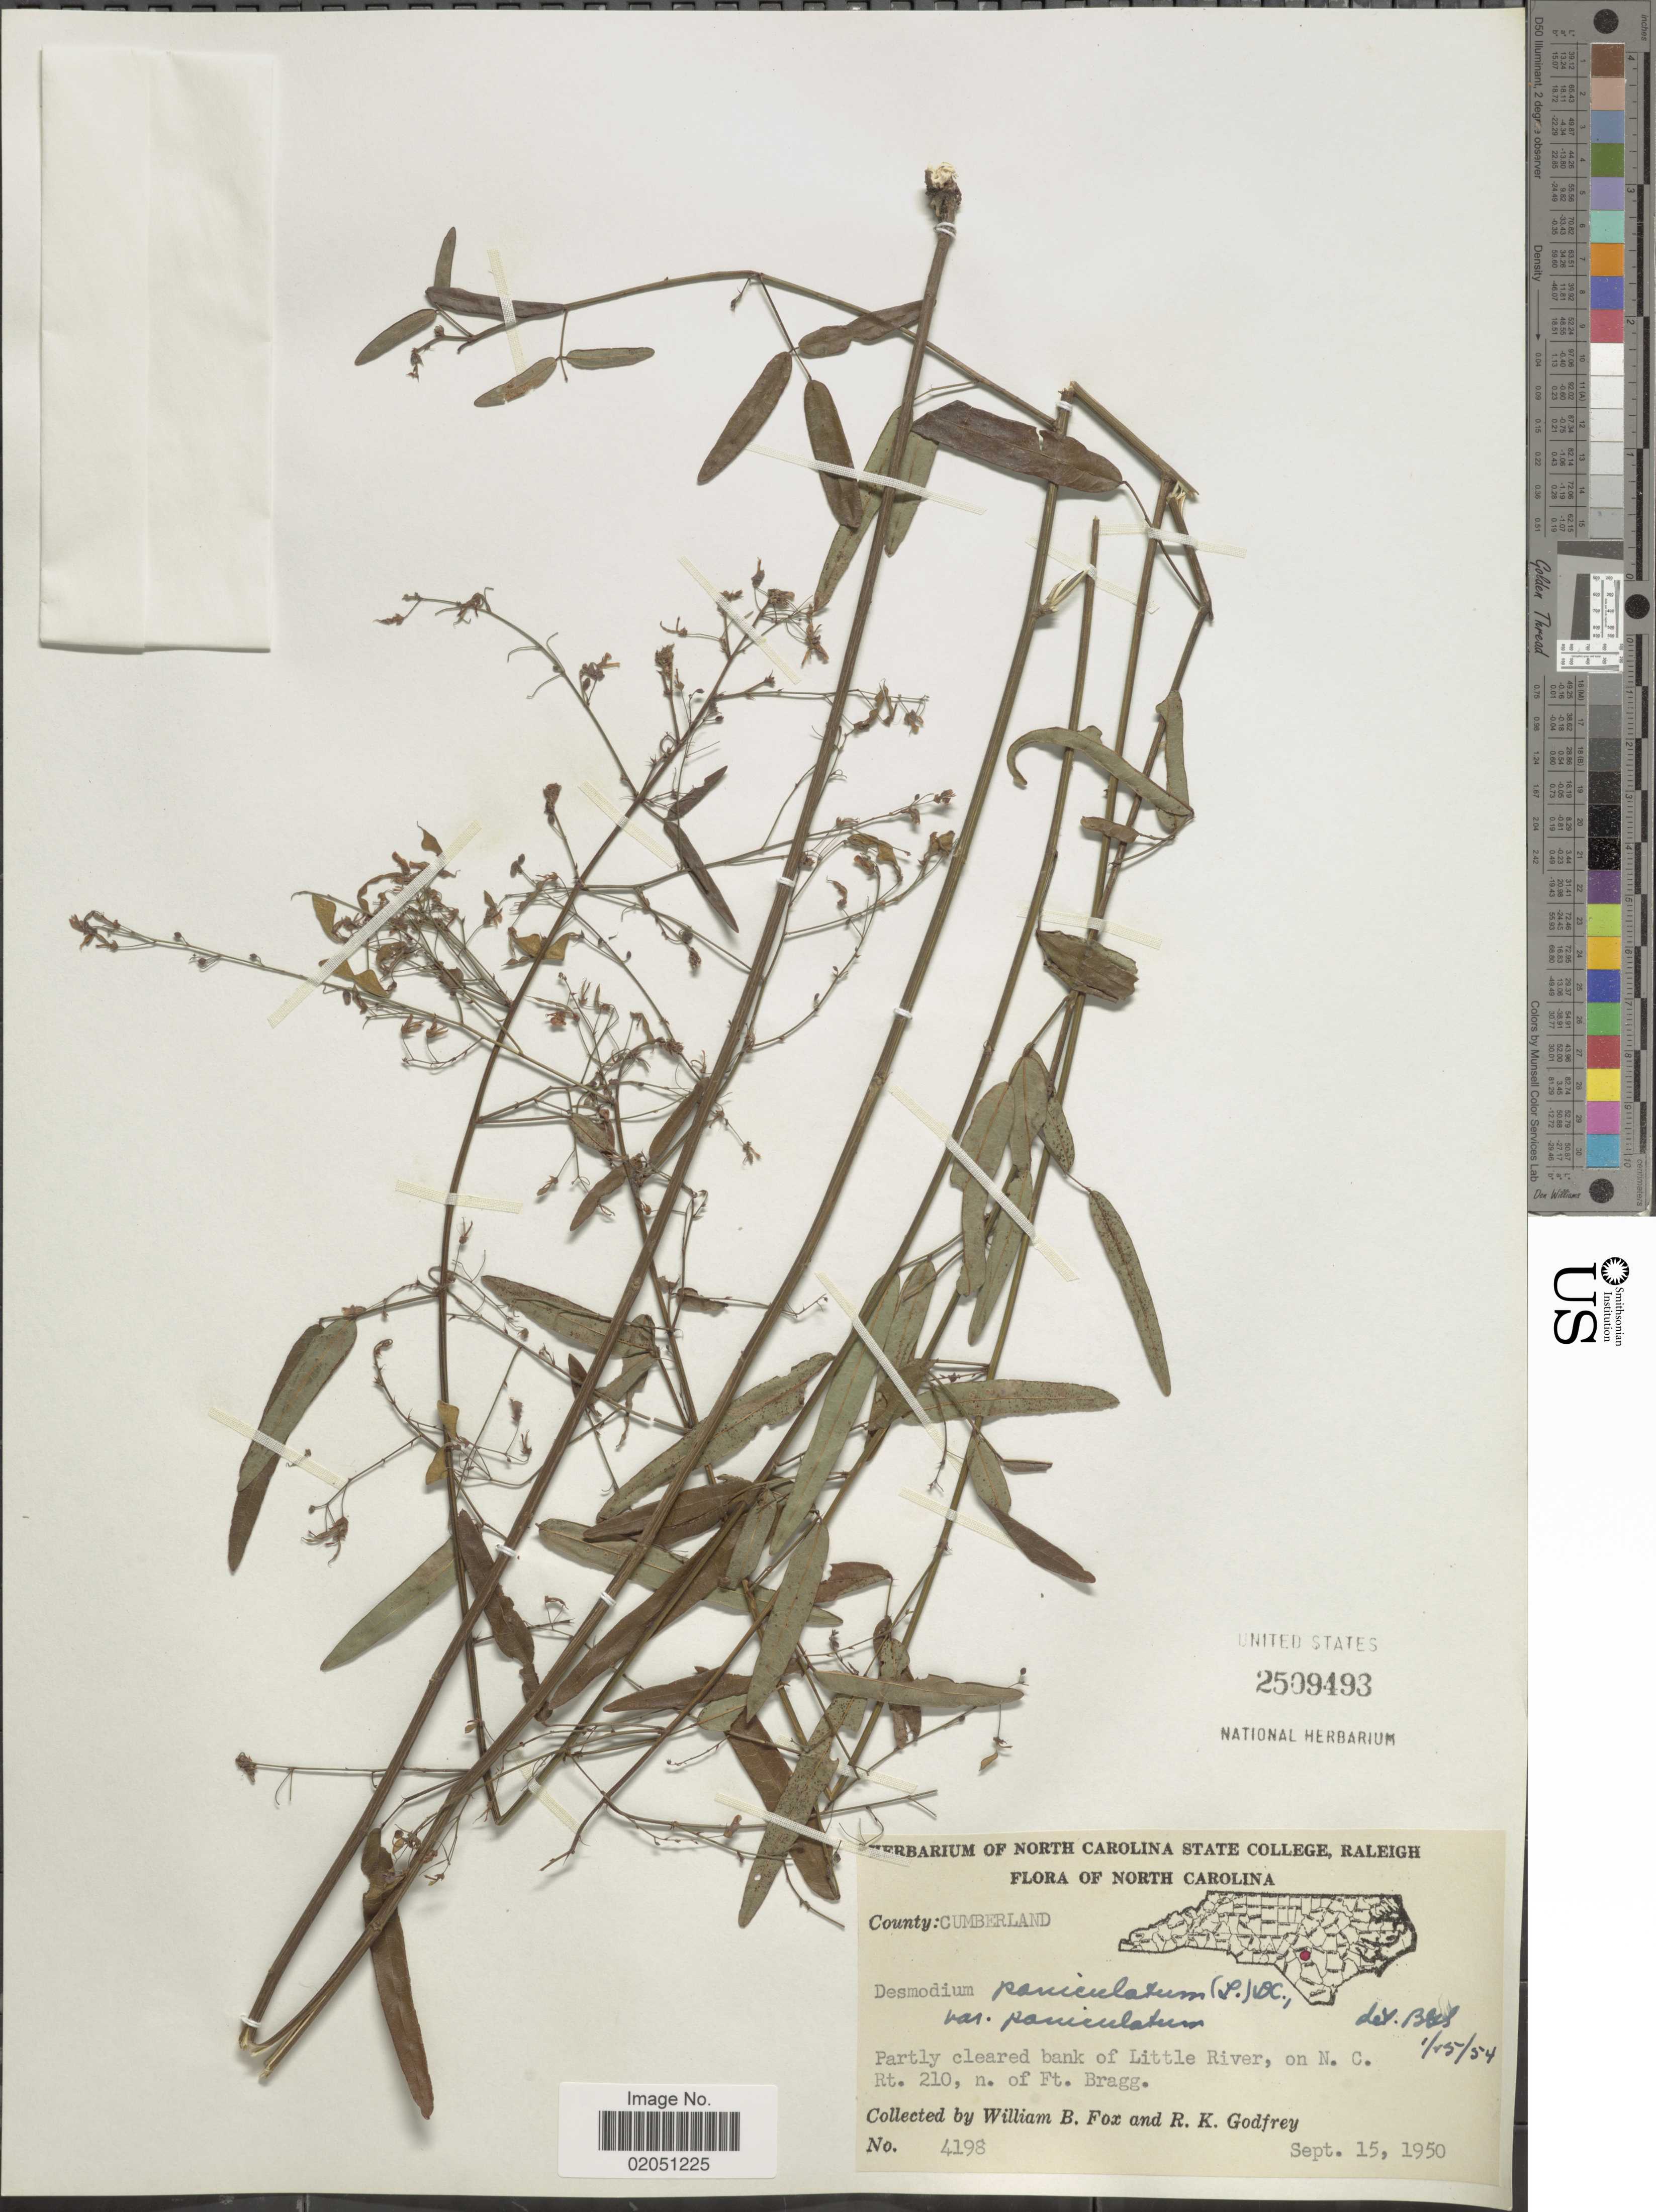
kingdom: Plantae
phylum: Tracheophyta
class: Magnoliopsida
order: Fabales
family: Fabaceae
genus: Desmodium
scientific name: Desmodium paniculatum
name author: (L.) DC.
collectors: W. B. Fox & R. K. Godfrey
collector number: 4198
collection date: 1950-09-15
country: United States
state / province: North Carolina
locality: County: Cumberland, Parlty cleared bank of Little River, on N.C. Rt 210, n of Ft Bragg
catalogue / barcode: US 2509493